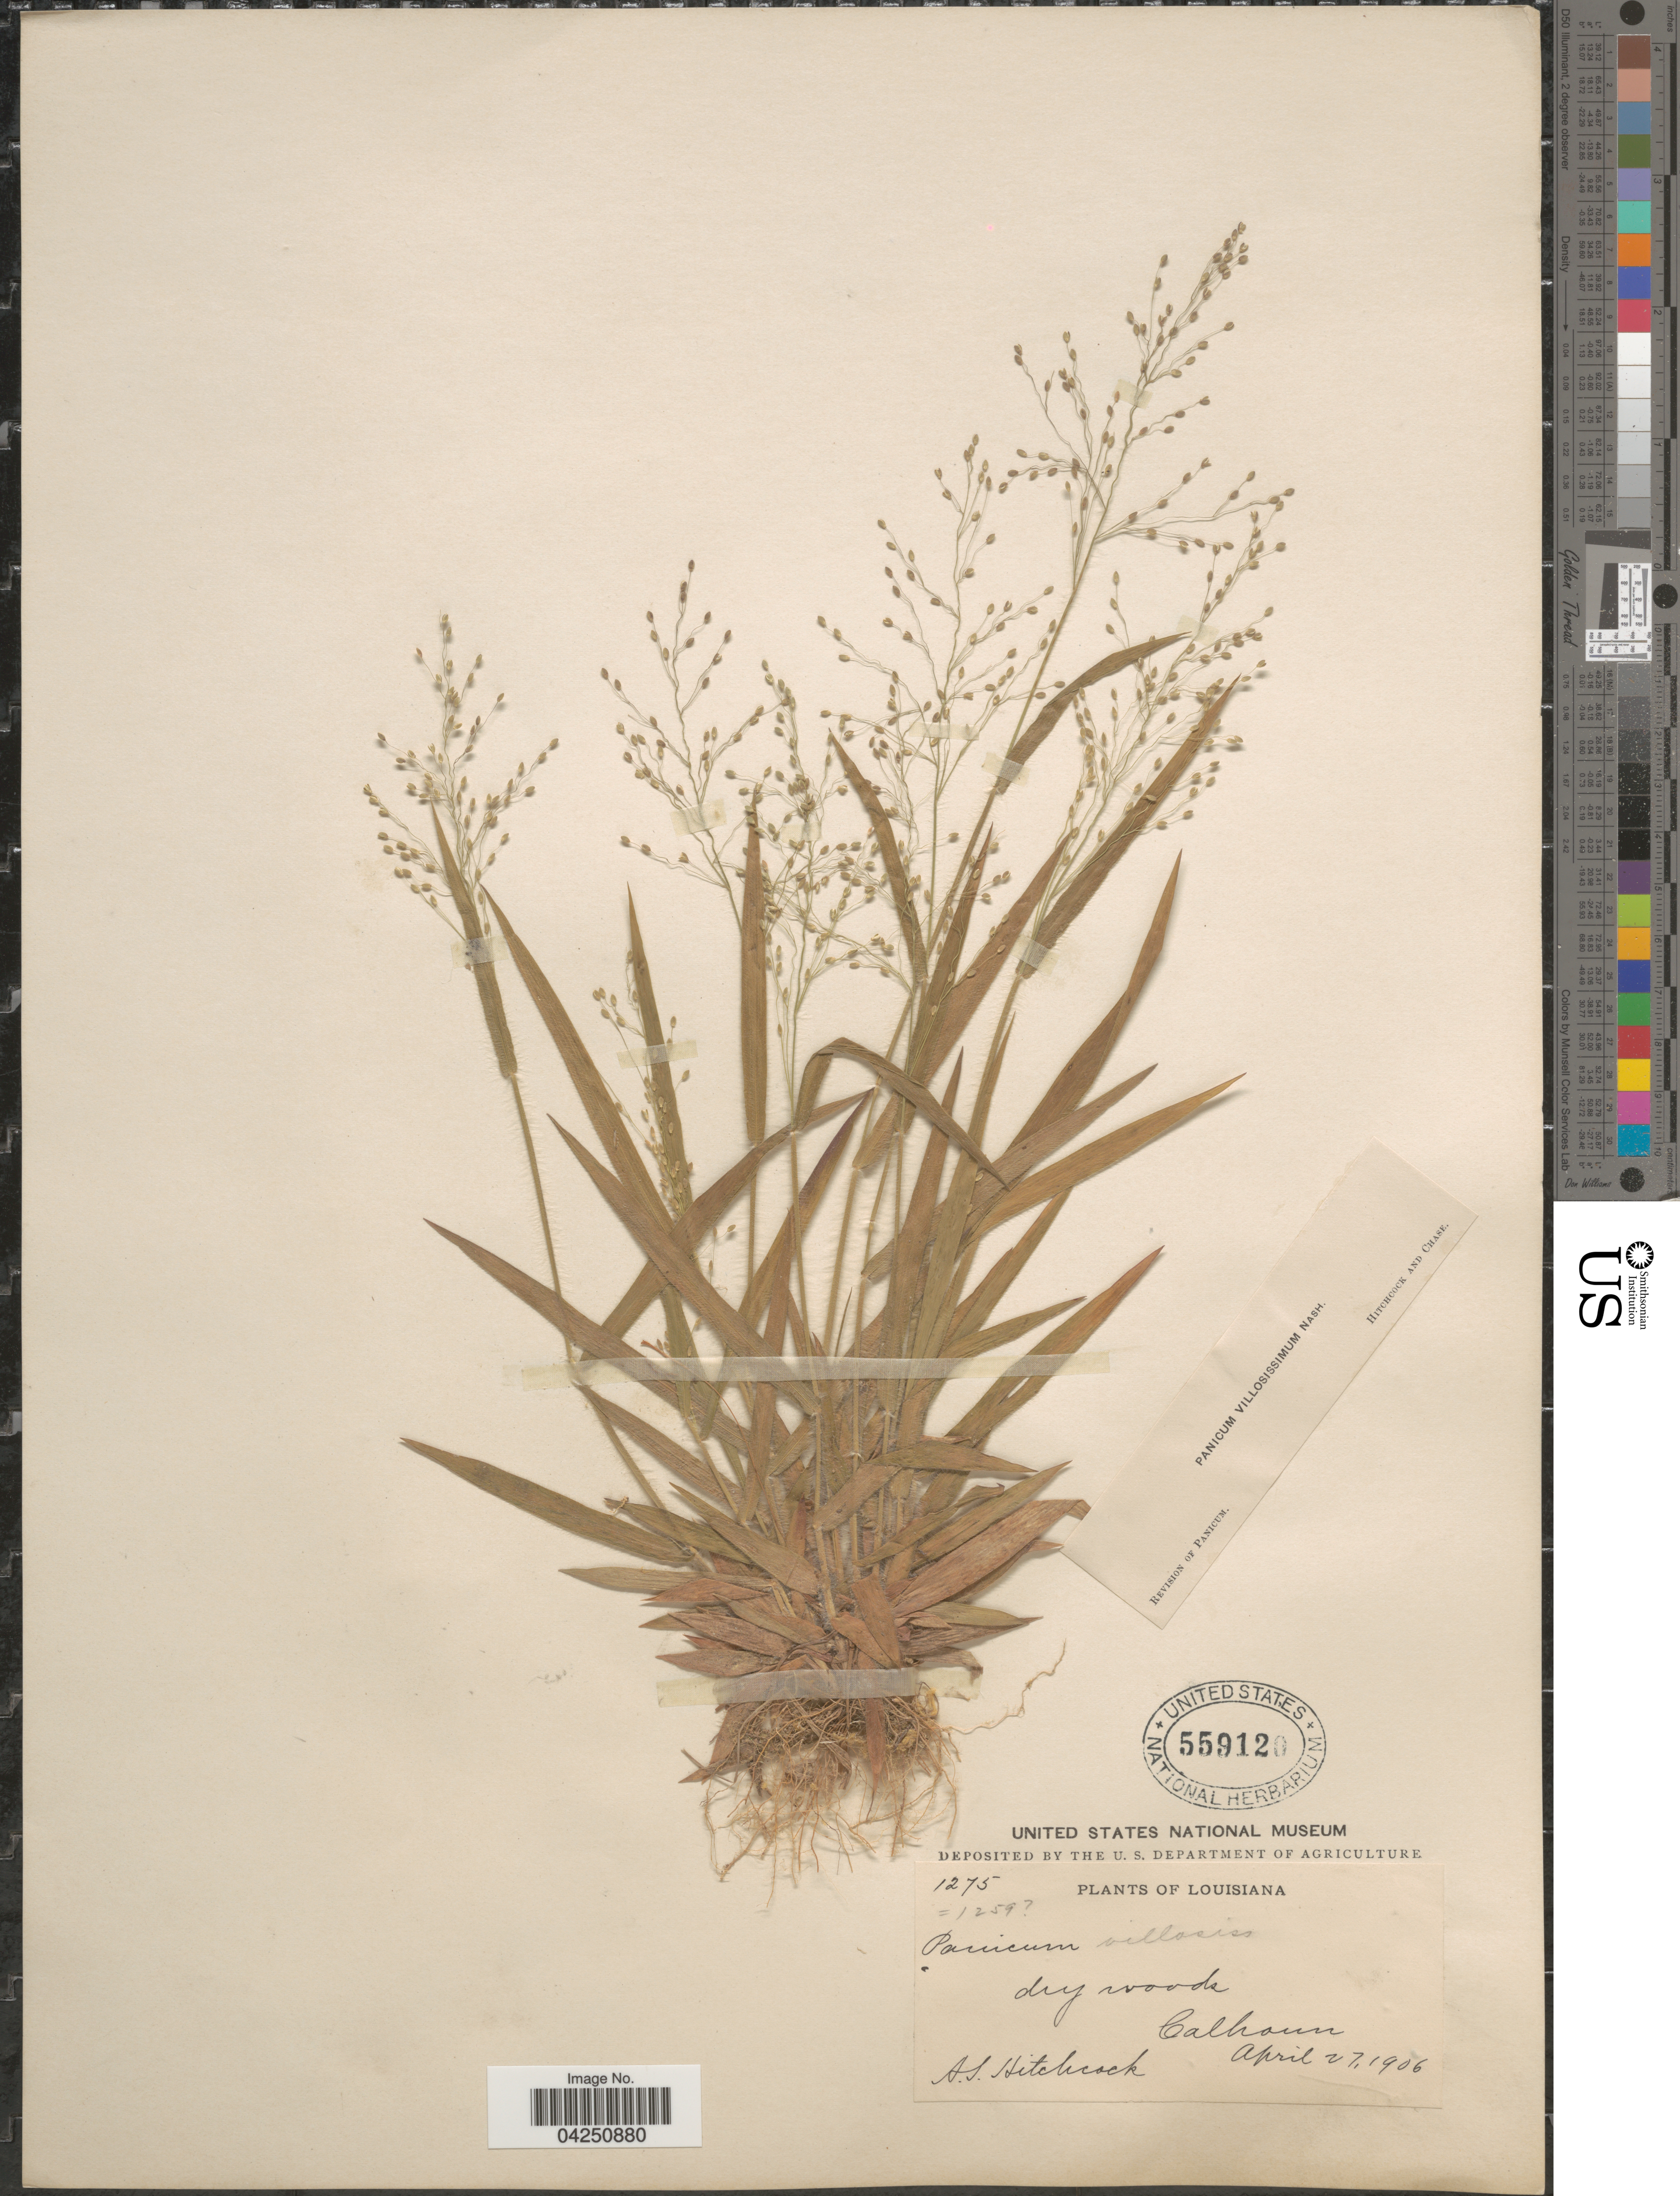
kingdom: Plantae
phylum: Tracheophyta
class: Liliopsida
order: Poales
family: Poaceae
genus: Dichanthelium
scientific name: Dichanthelium acuminatum var. acuminatum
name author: (Sw.) Gould & C.A. Clark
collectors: A. S. Hitchcock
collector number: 1275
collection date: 1906-04-27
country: United States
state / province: Louisiana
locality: Calhoun.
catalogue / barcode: US 559120